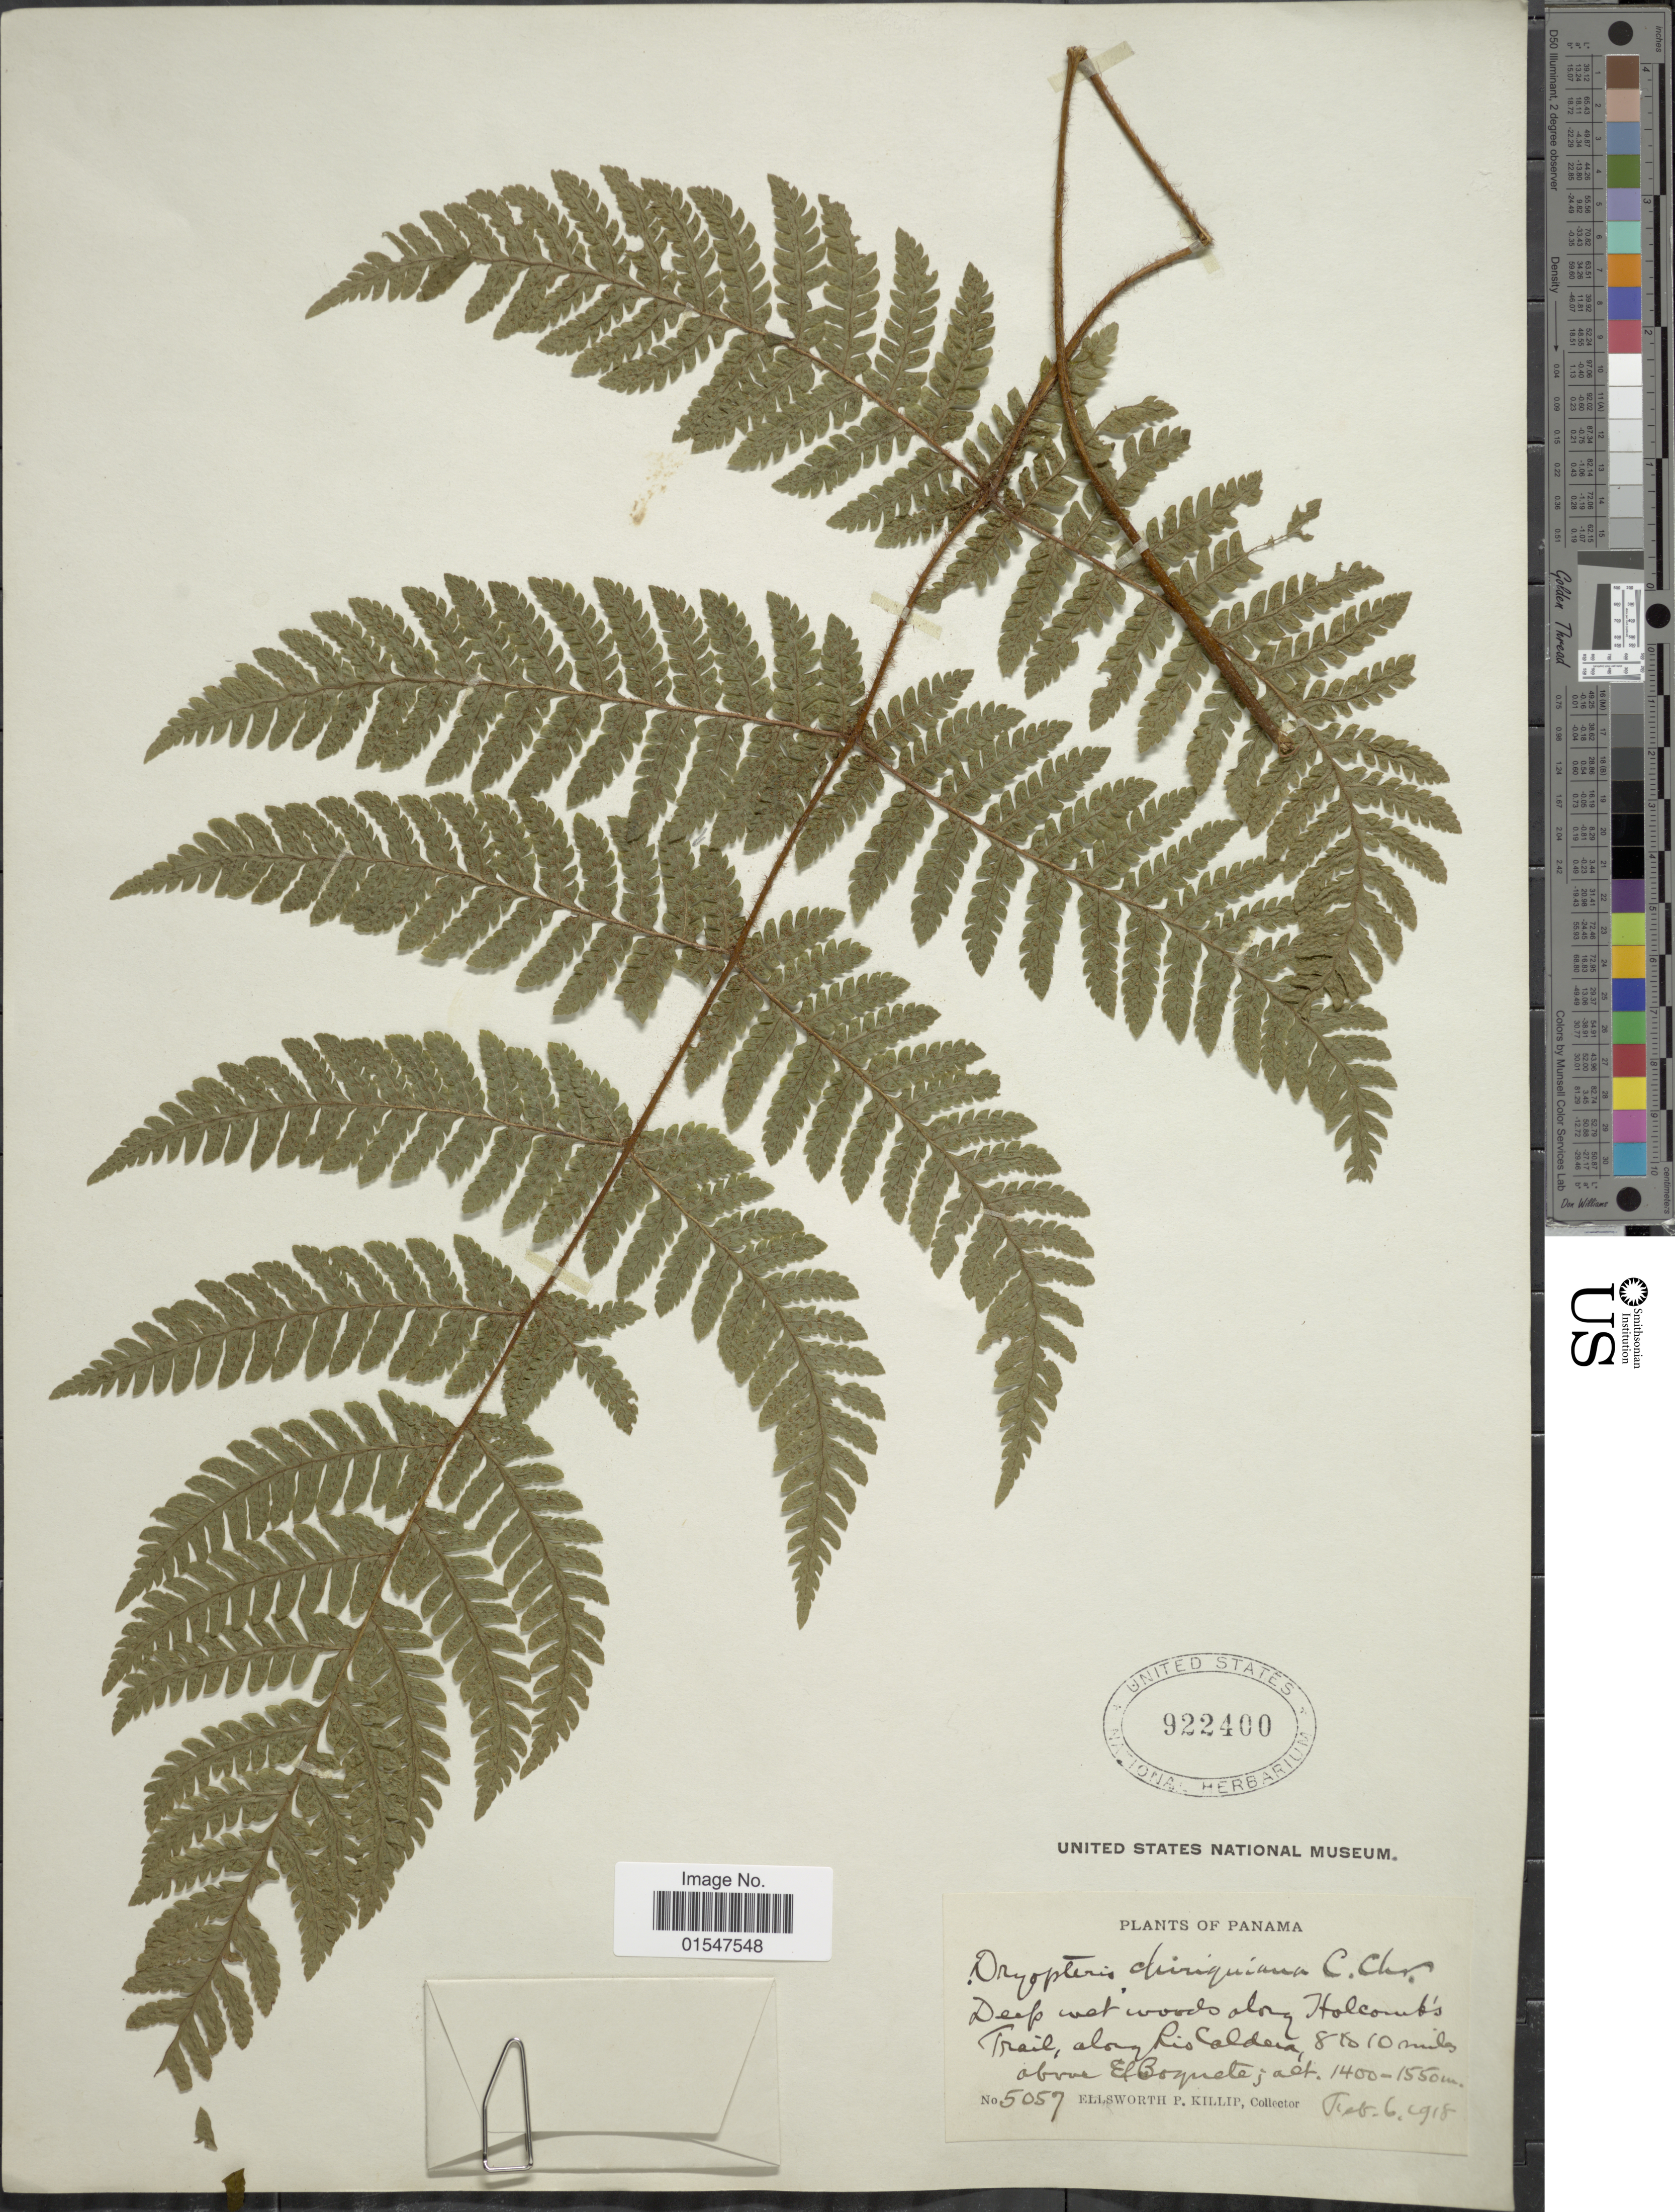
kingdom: Plantae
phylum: Tracheophyta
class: Polypodiopsida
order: Polypodiales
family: Dryopteridaceae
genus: Ctenitis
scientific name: Ctenitis chiriquiana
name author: (C. Chr.) Lellinger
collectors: E. P. Killip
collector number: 5057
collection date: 1918-02-06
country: Panama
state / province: Chiriqui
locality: Deep wet woods along Holcomb's trail, along Rio Caldena, 8 to 10 miles above El Boquete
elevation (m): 1400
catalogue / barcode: US 922400